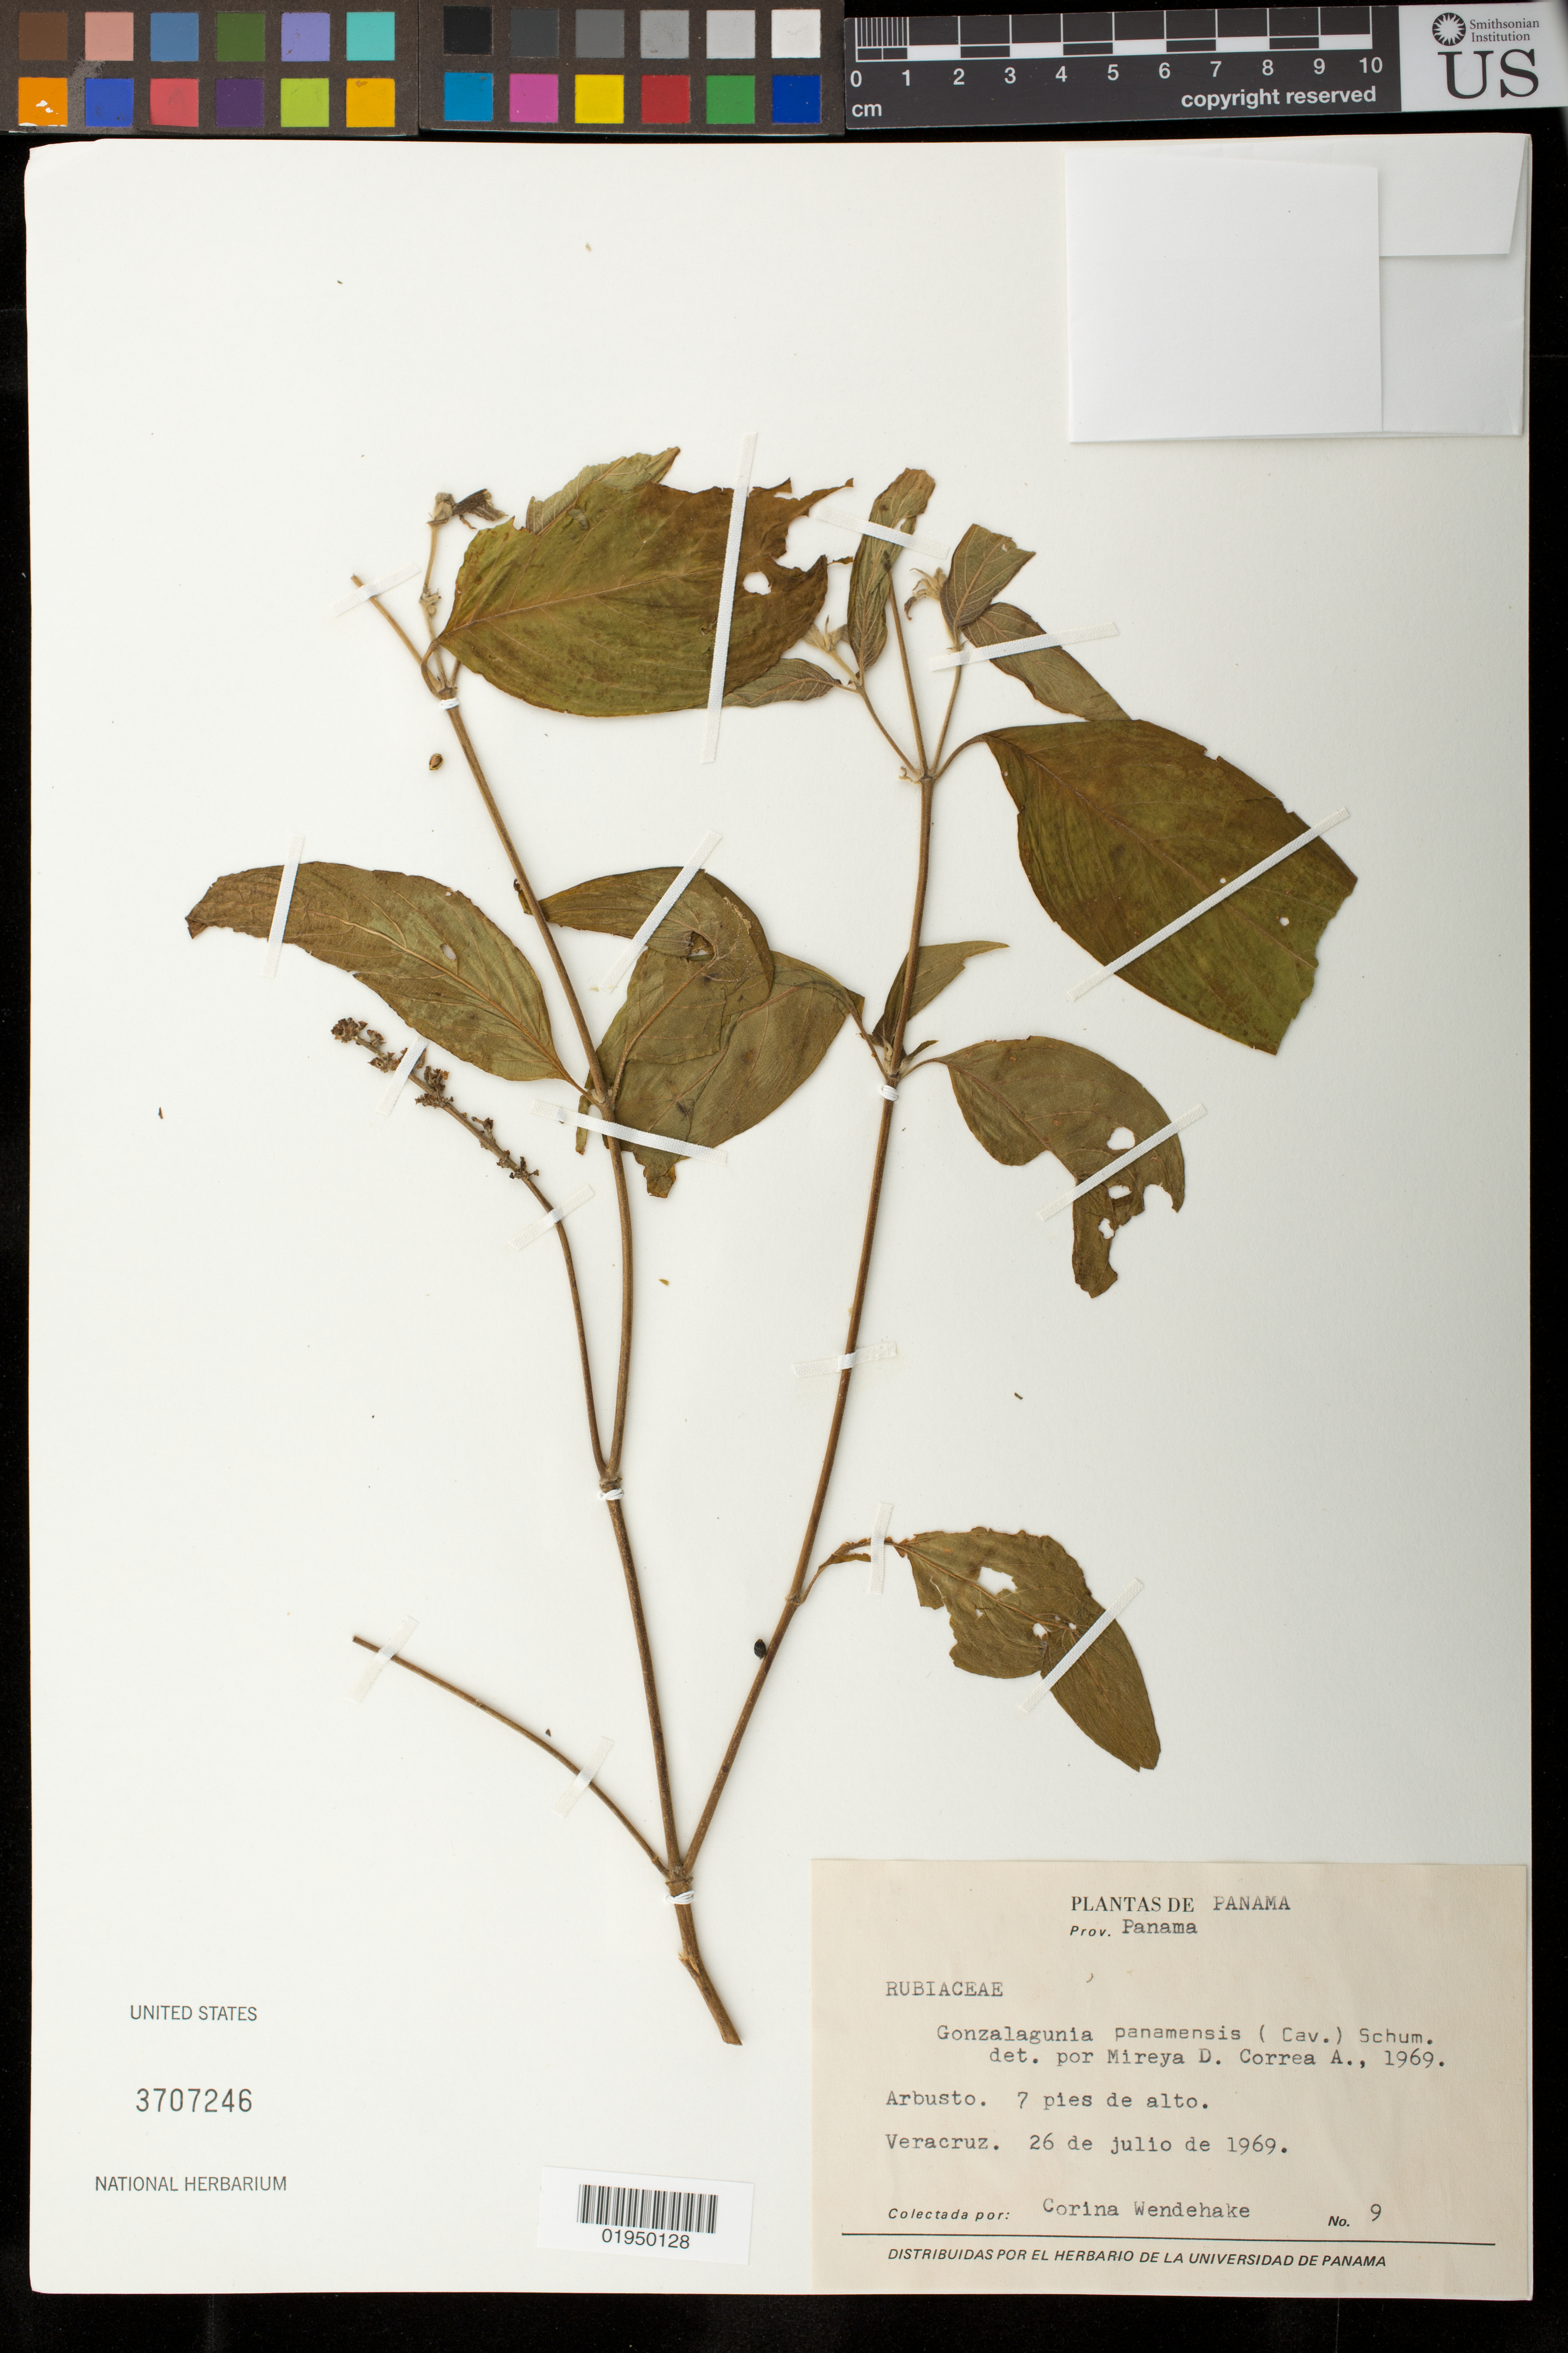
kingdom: Plantae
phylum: Tracheophyta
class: Magnoliopsida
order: Gentianales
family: Rubiaceae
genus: Gonzalagunia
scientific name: Gonzalagunia panamensis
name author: (Cav.) K. Schum.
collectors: C. Wendehake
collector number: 9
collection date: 1969-07-26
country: Panama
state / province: Panamá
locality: Veracruz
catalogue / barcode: US 3707246